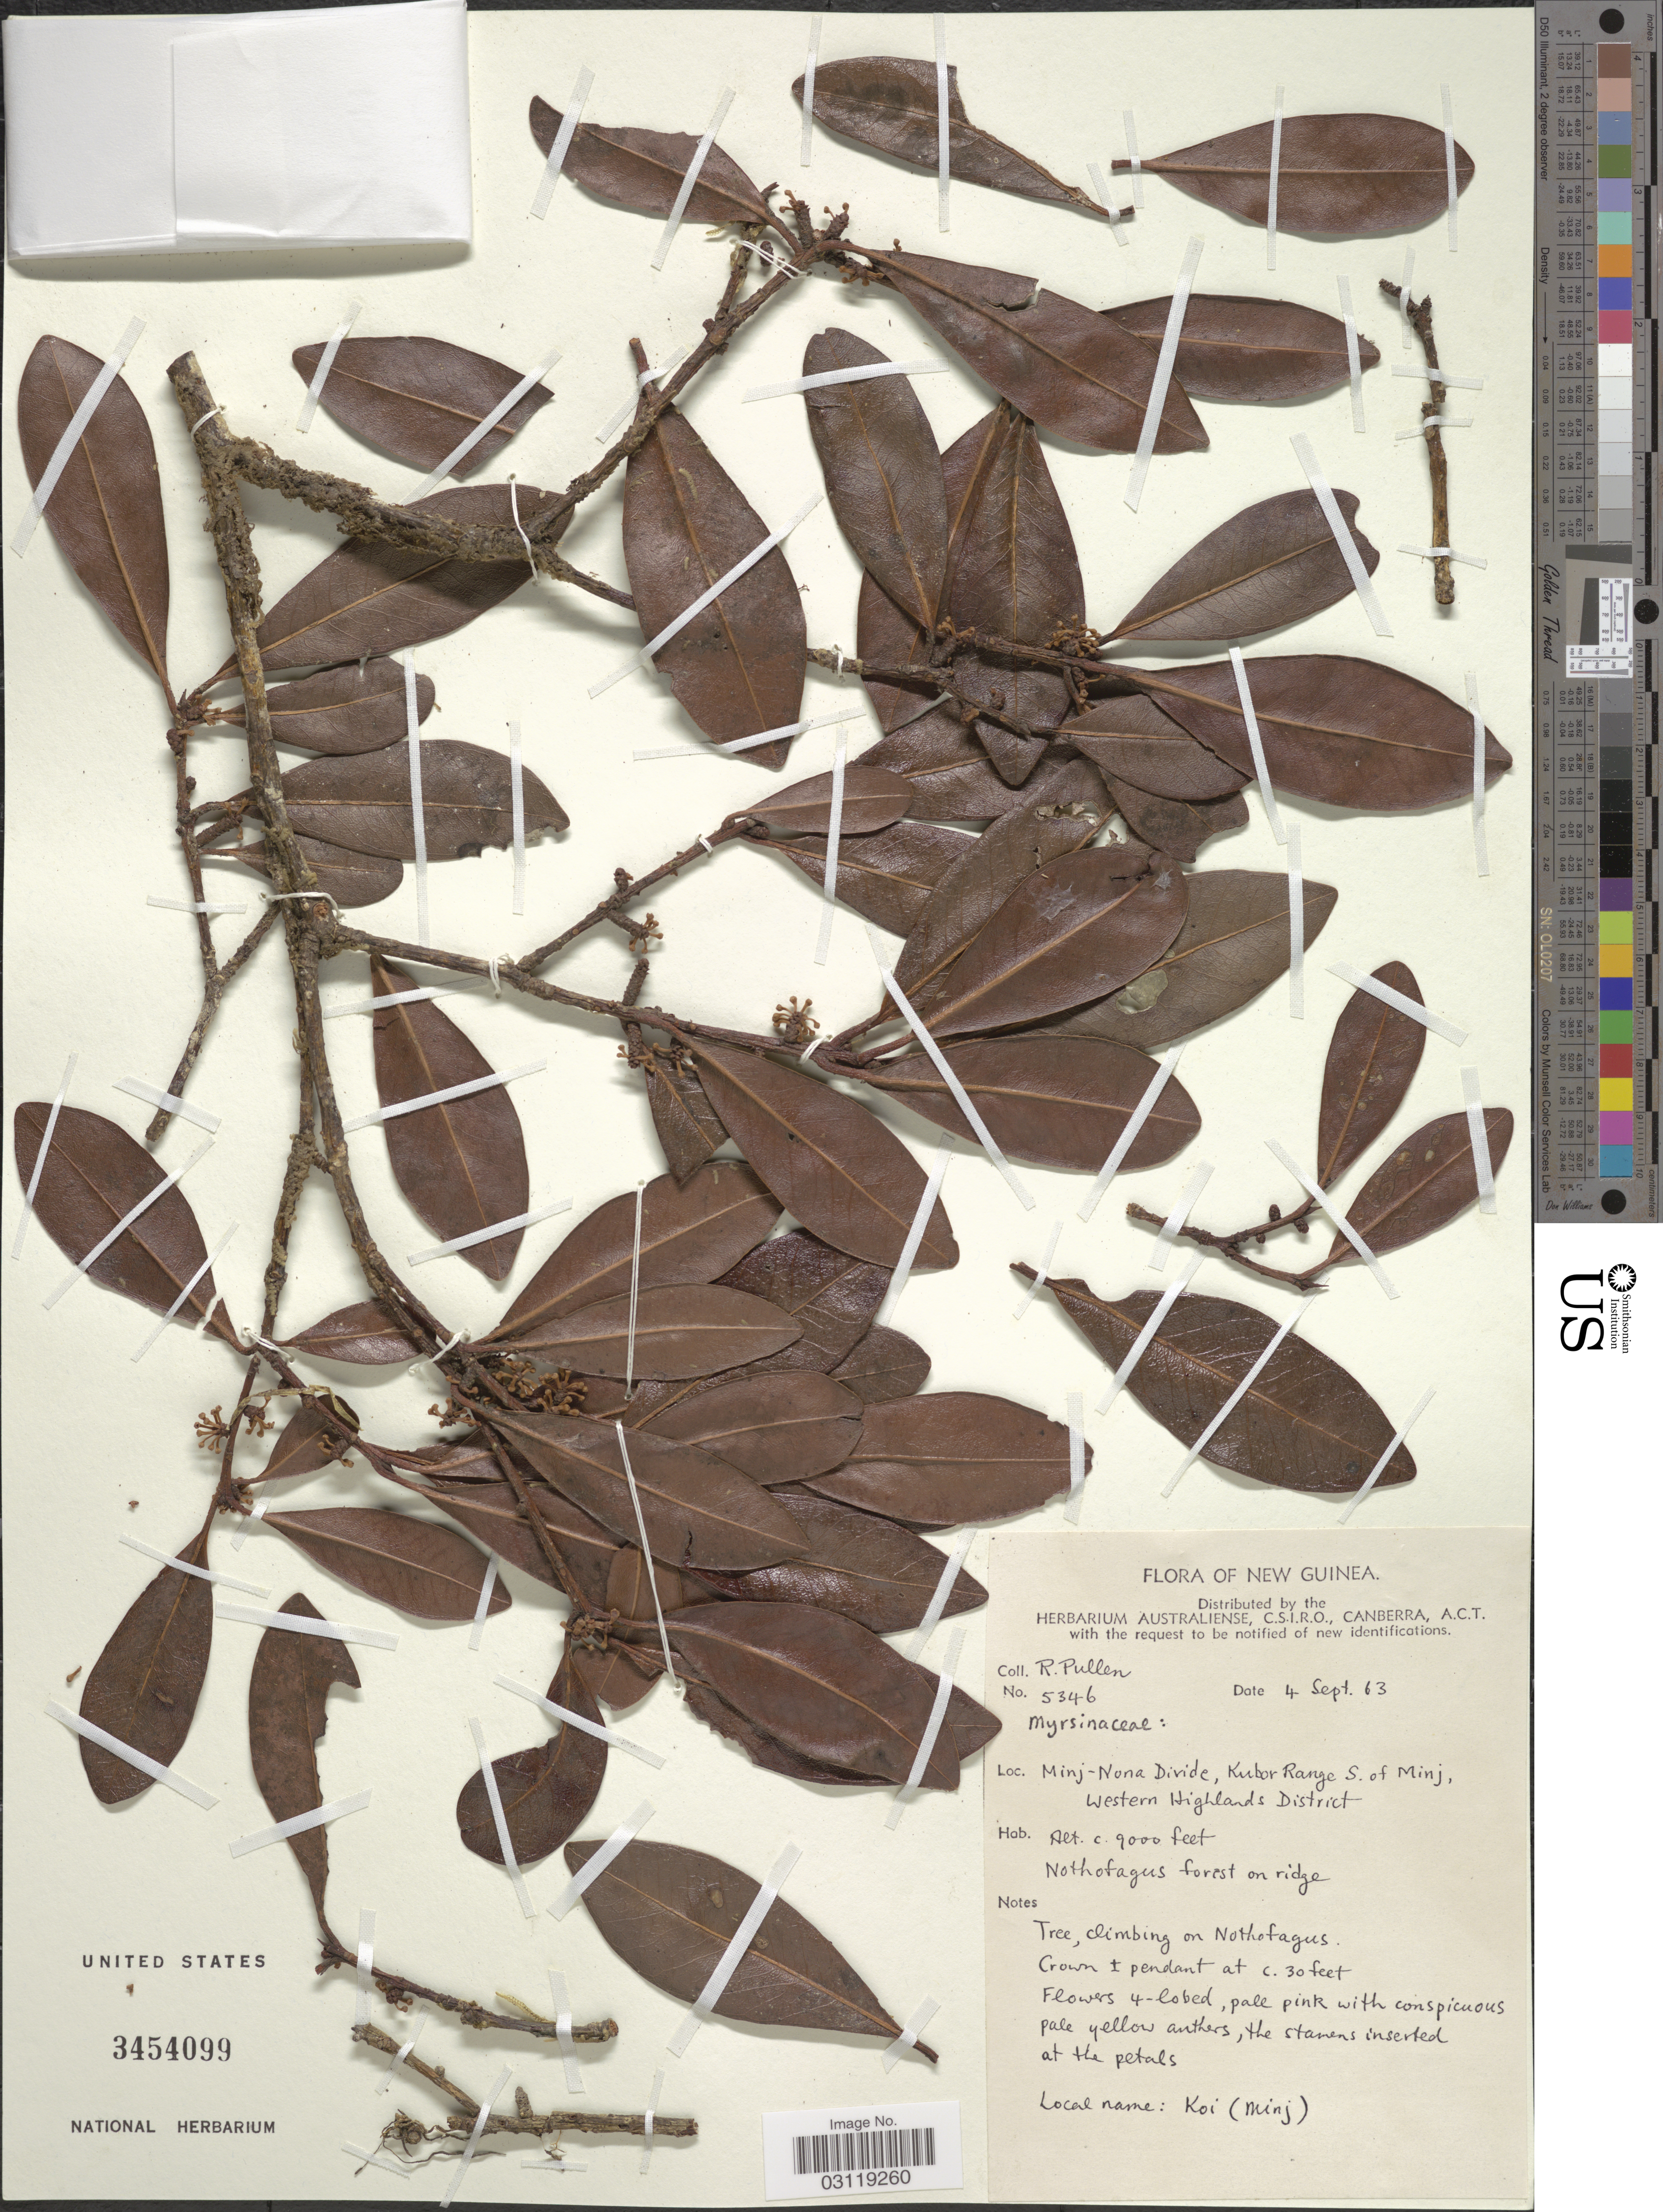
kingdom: Plantae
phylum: Tracheophyta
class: Magnoliopsida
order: Ericales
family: Primulaceae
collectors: R. Pullen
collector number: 5346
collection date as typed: Transcribed d/m/y: 4/9/63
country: Papua New Guinea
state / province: Western Highlands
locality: New Guinea. Minj-Nona Divide, Kubor Range S. of Minj, Western Highlands District.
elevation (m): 2743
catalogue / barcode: US 3454099